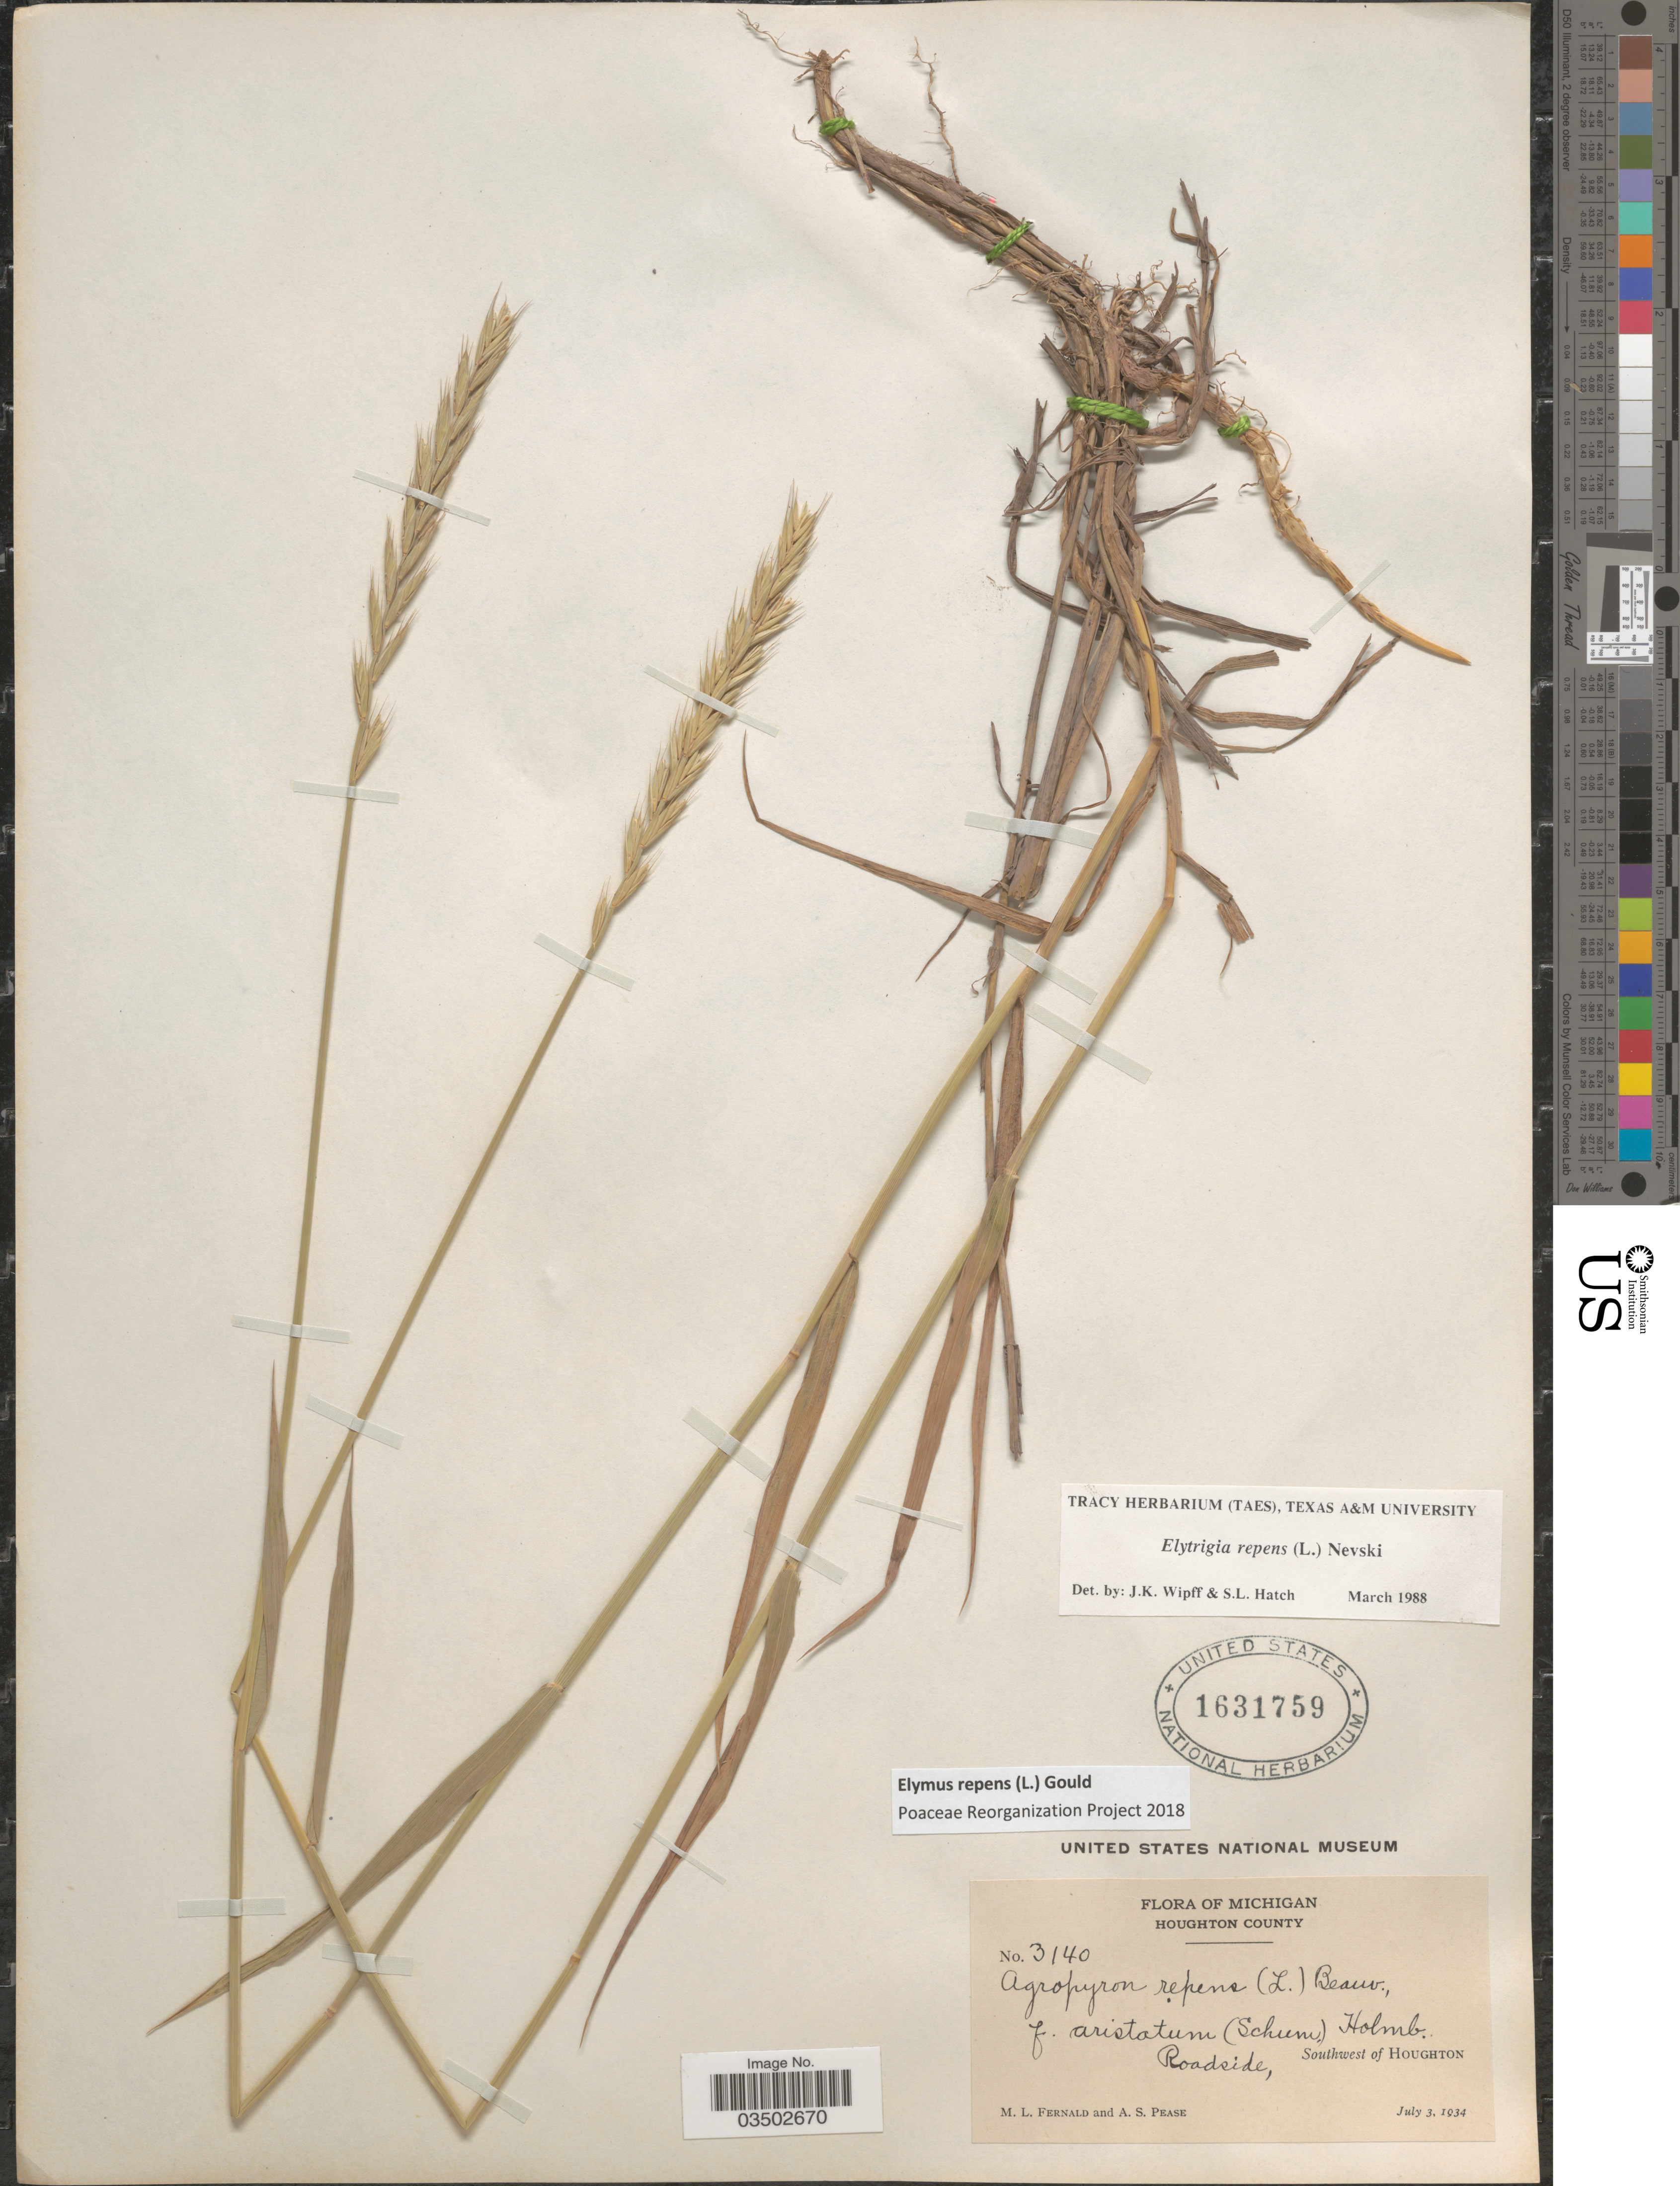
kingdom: Plantae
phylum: Tracheophyta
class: Liliopsida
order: Poales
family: Poaceae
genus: Elymus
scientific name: Elymus repens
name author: (L.) Gould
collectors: M. L. Fernald & A. S. Pease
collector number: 3140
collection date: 1934-07-03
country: United States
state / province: Michigan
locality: Houghton County. Roadside, Southwest of Houghton.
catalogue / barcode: US 1631759